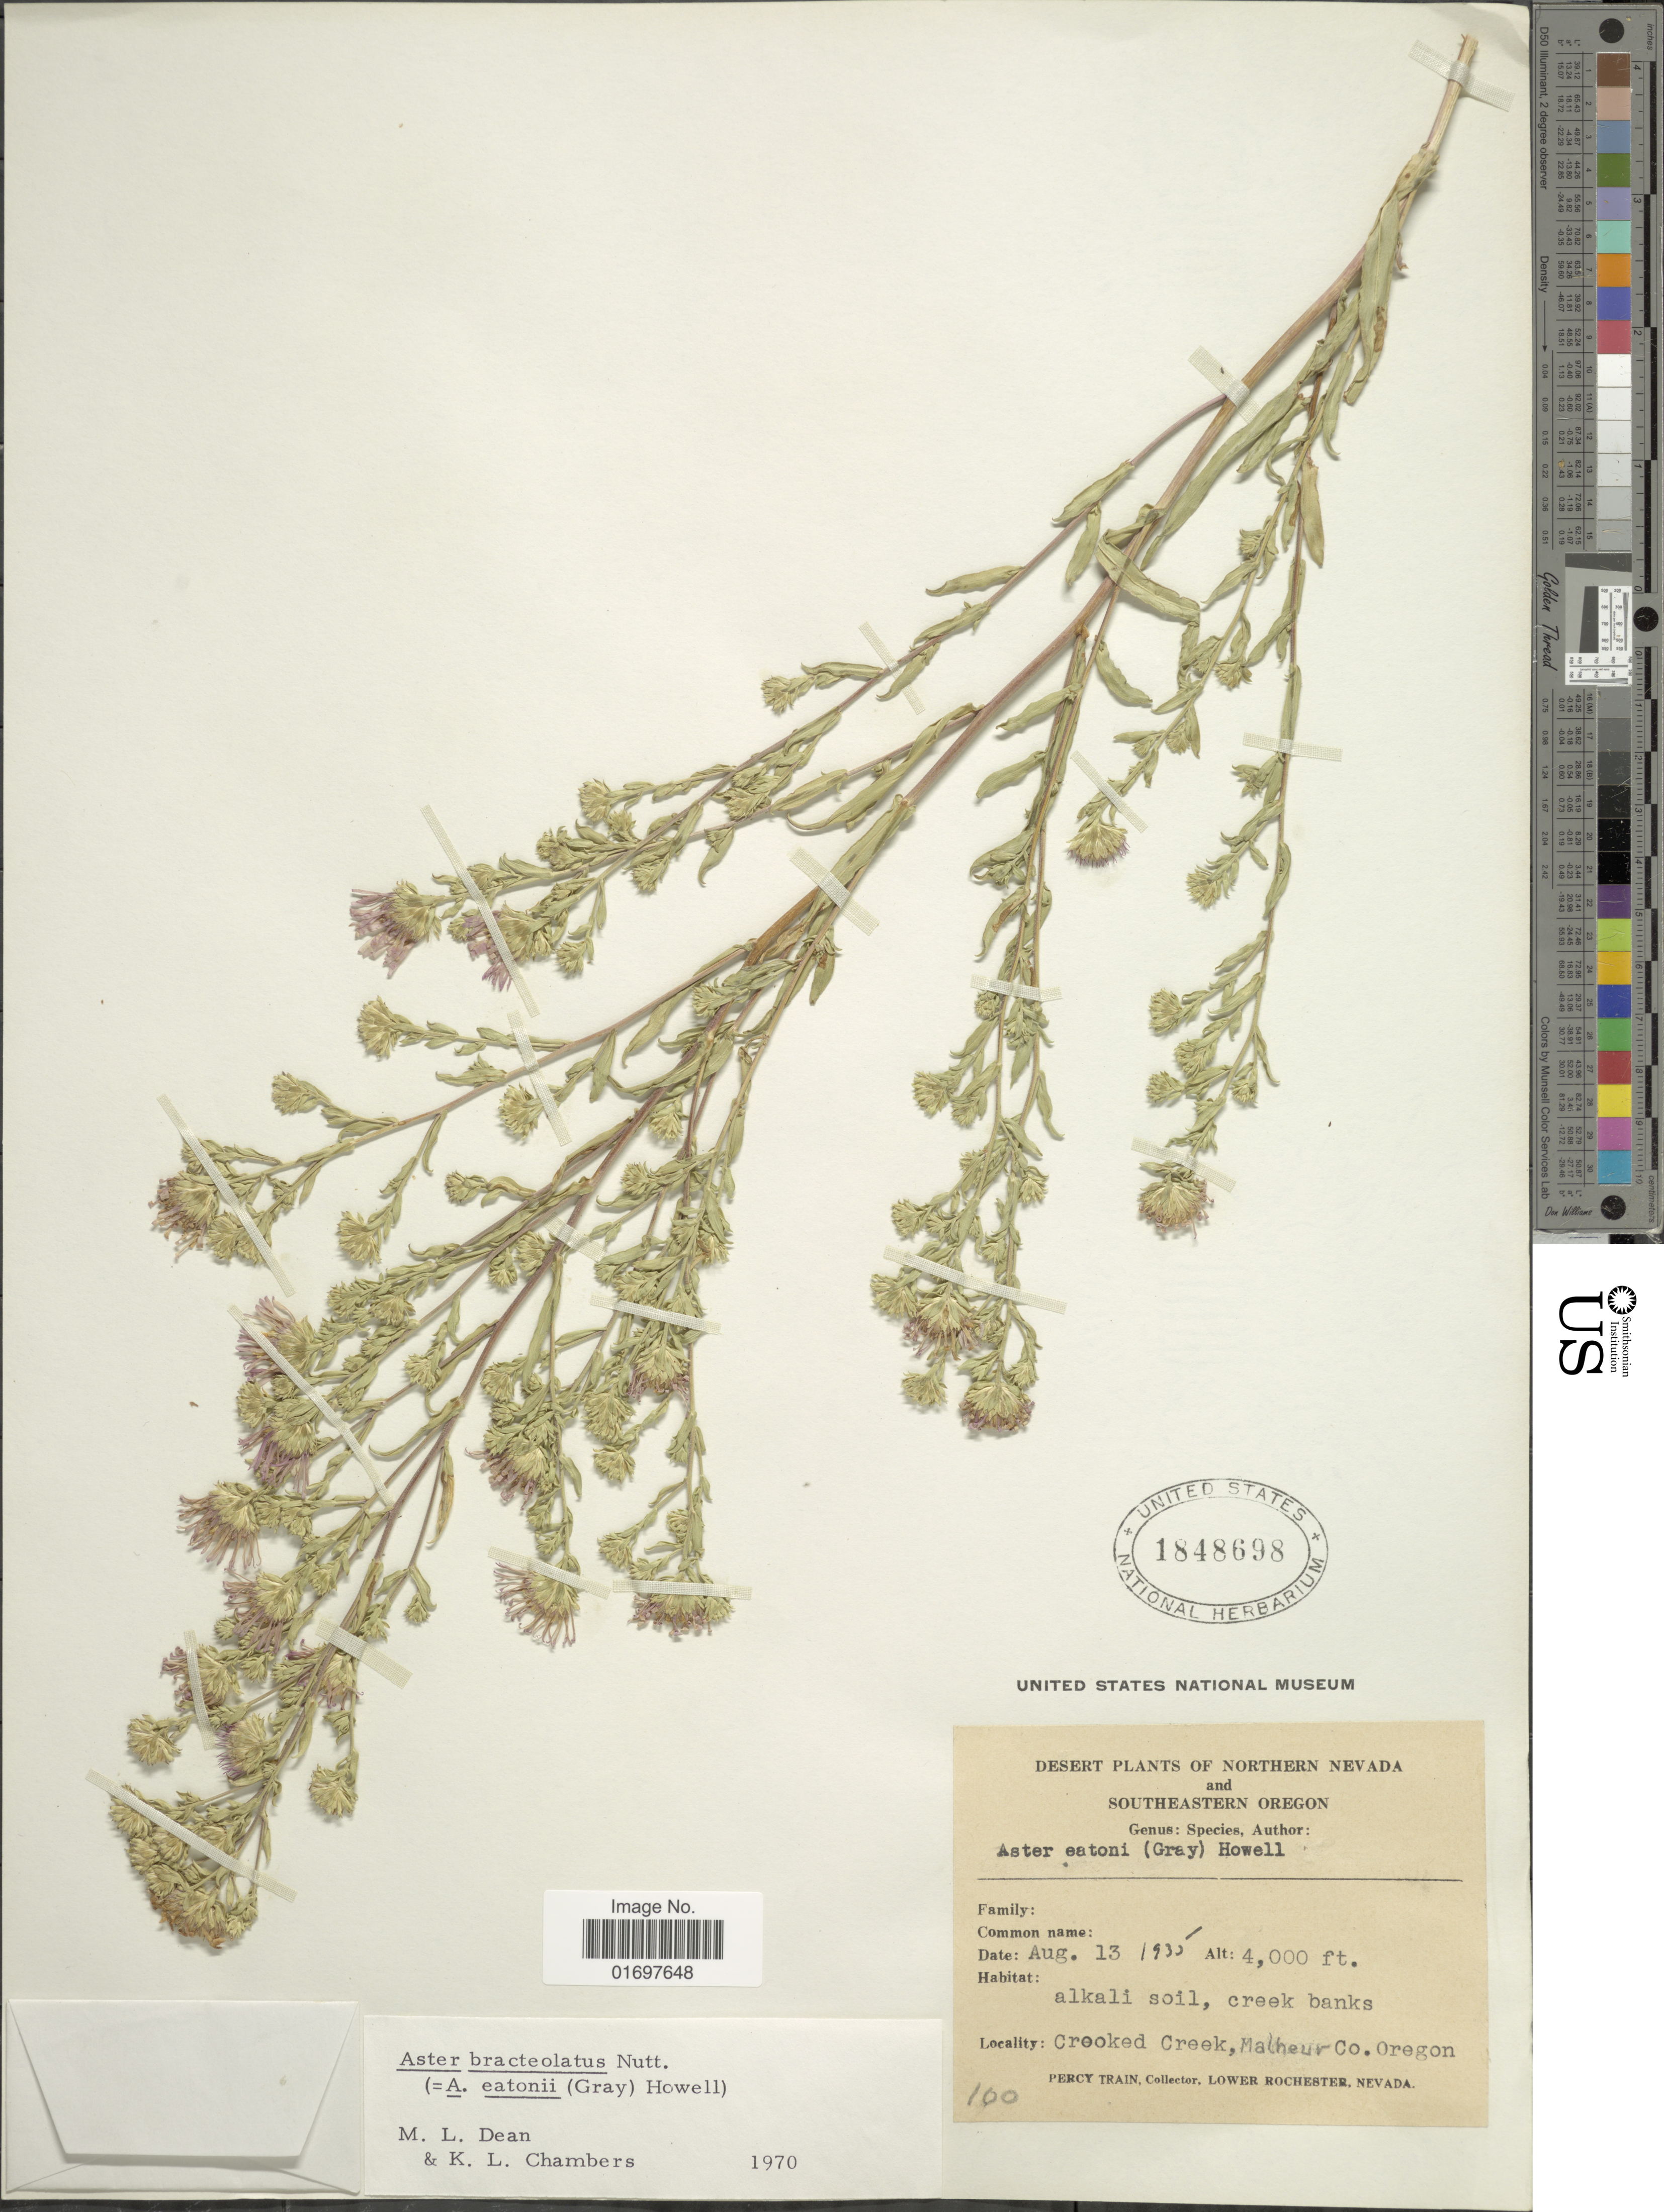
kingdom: Plantae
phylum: Tracheophyta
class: Magnoliopsida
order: Asterales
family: Asteraceae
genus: Symphyotrichum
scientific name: Symphyotrichum bracteolatum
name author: (Nutt.) G.L. Nesom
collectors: P. Train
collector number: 100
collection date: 1935-08-13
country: United States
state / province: Oregon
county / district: Malheur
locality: Southeastern Oregon, Crooked Creek, Malheur Co. Oregon.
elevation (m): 1219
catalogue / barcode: US 1848698